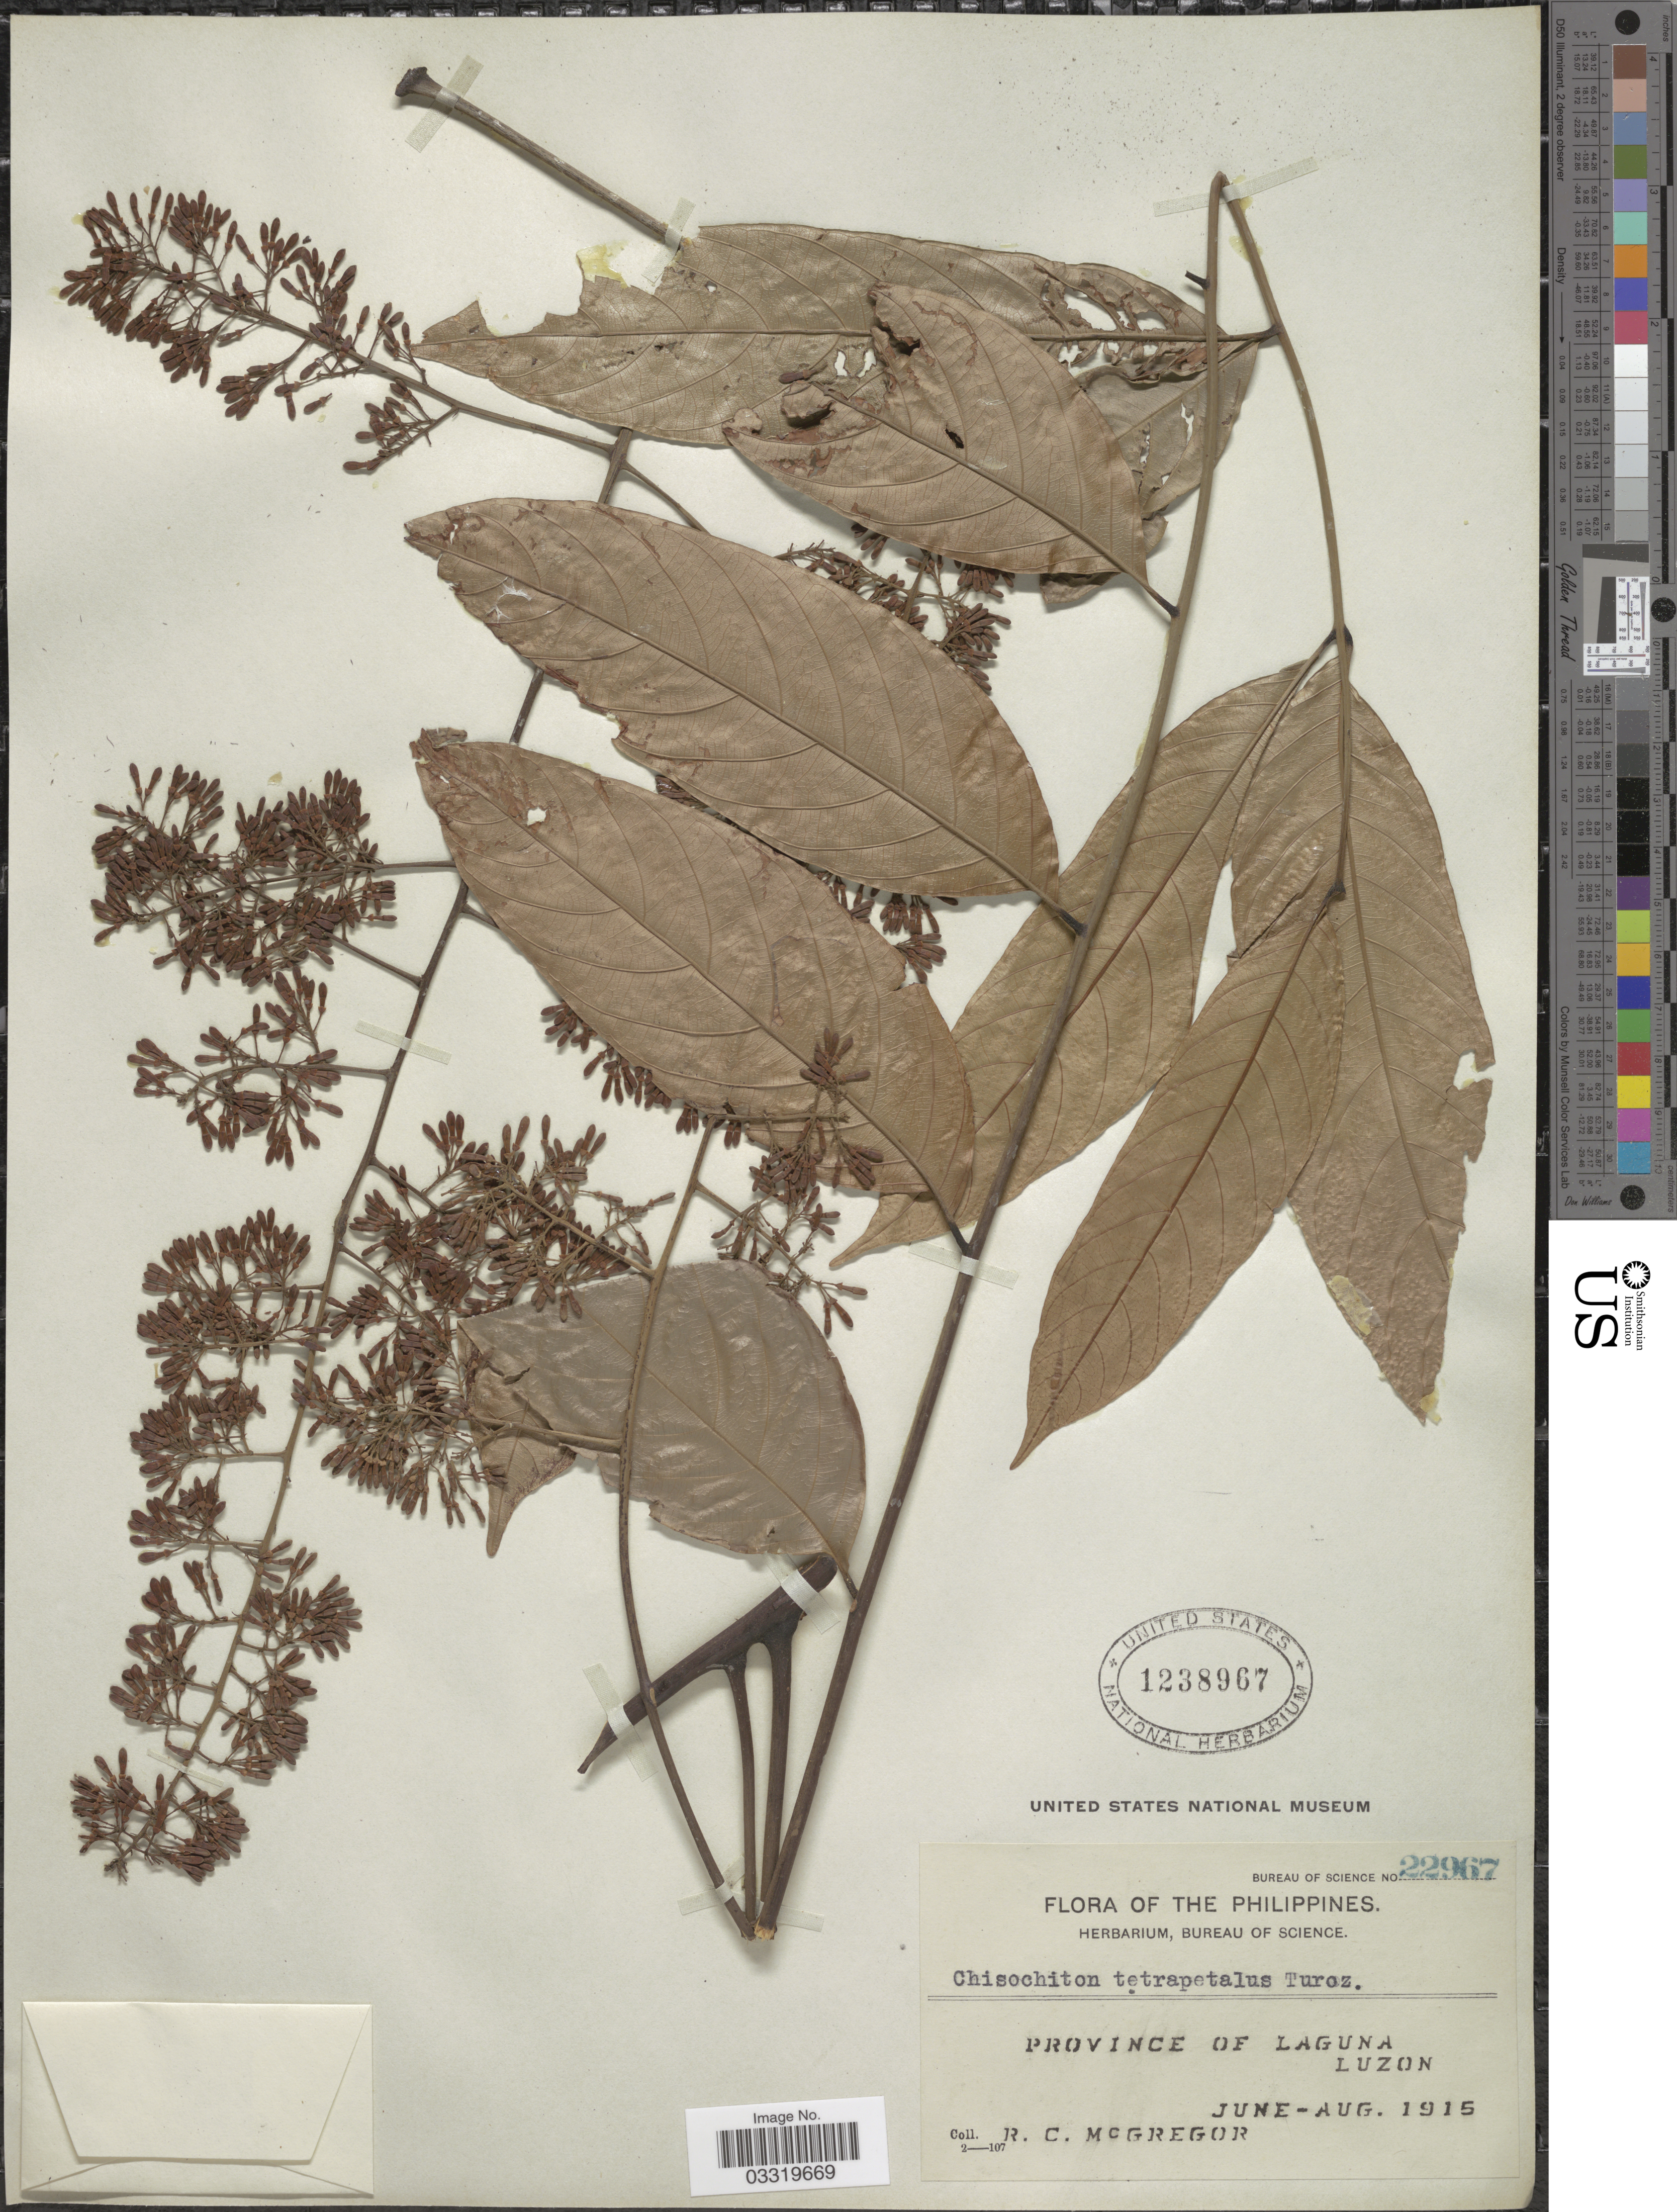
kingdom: Plantae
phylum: Tracheophyta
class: Magnoliopsida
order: Sapindales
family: Meliaceae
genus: Chisocheton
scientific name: Chisocheton patens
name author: Blume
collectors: R. C. McGregor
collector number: Bureau of Science 22967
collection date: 1915-06/1915-08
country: Philippines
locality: Province of Laguna. Luzon.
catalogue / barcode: US 1238967